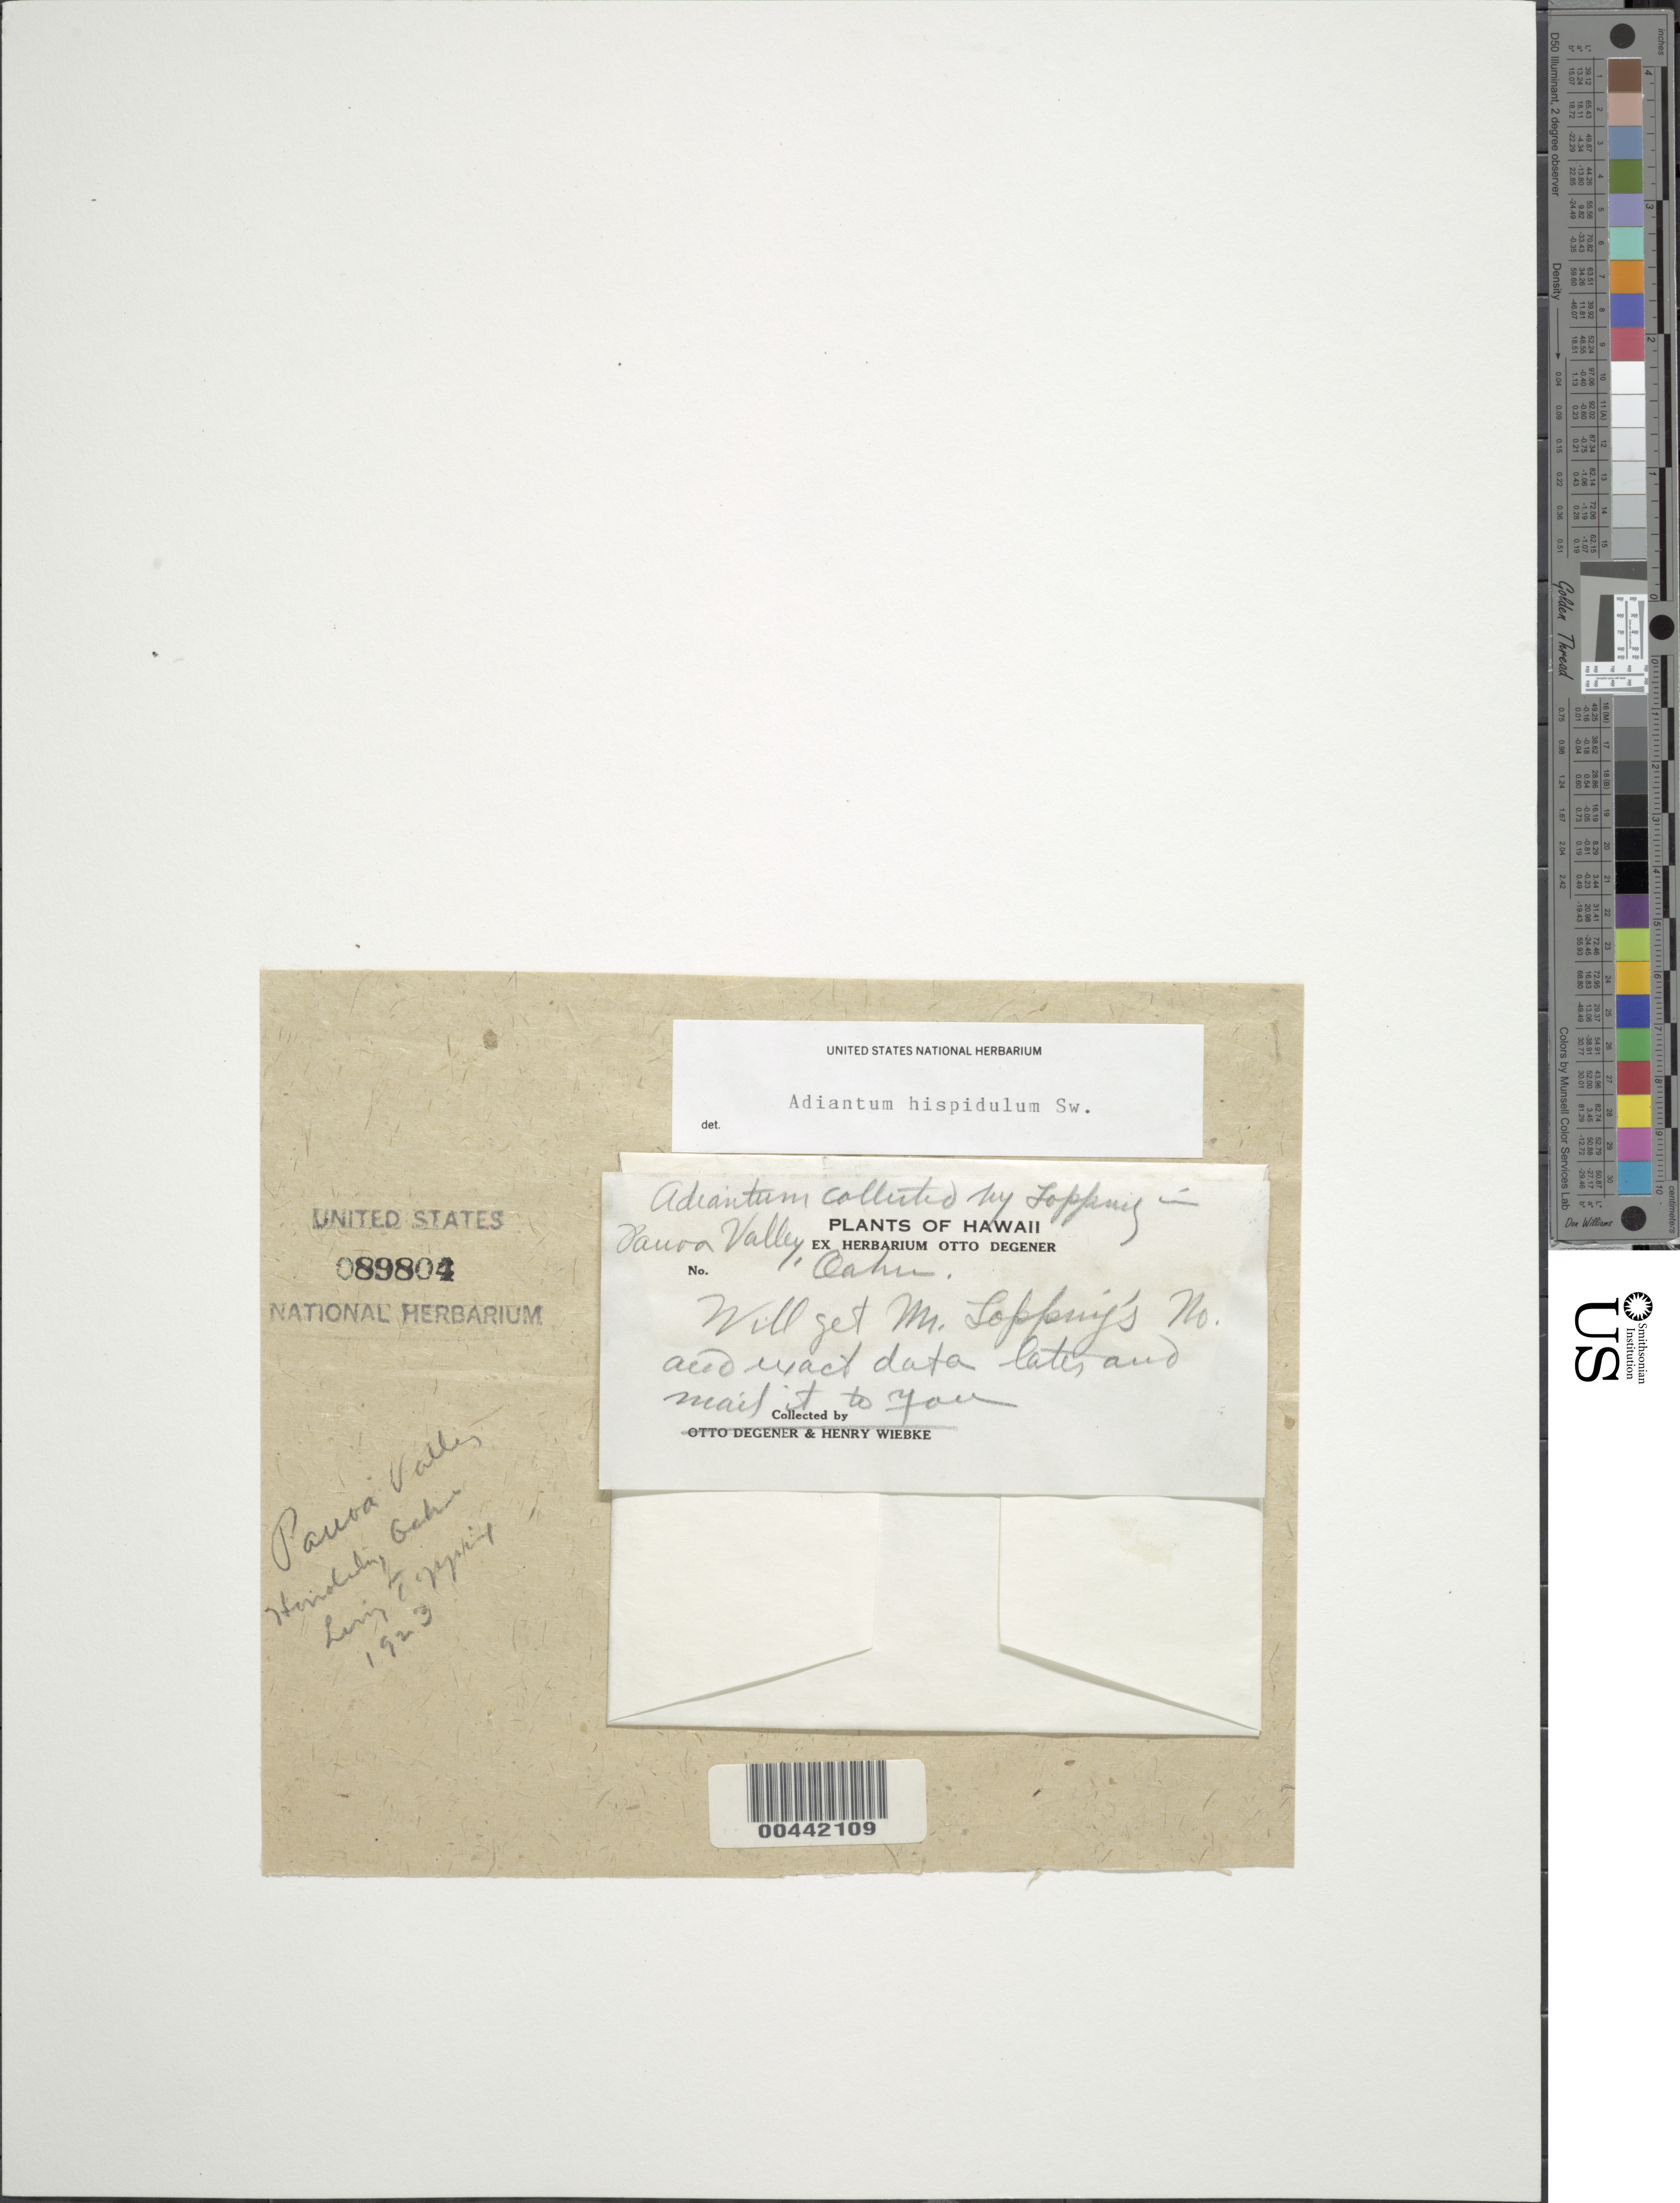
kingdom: Plantae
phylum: Tracheophyta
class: Polypodiopsida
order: Polypodiales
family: Pteridaceae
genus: Adiantum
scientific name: Adiantum hispidulum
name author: Sw.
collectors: D. L. Topping & ex herb. Otto Degener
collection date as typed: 1923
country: United States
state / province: Hawaii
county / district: Honolulu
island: Oahu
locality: Pauoa Valley, Honolulu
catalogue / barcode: US 89804